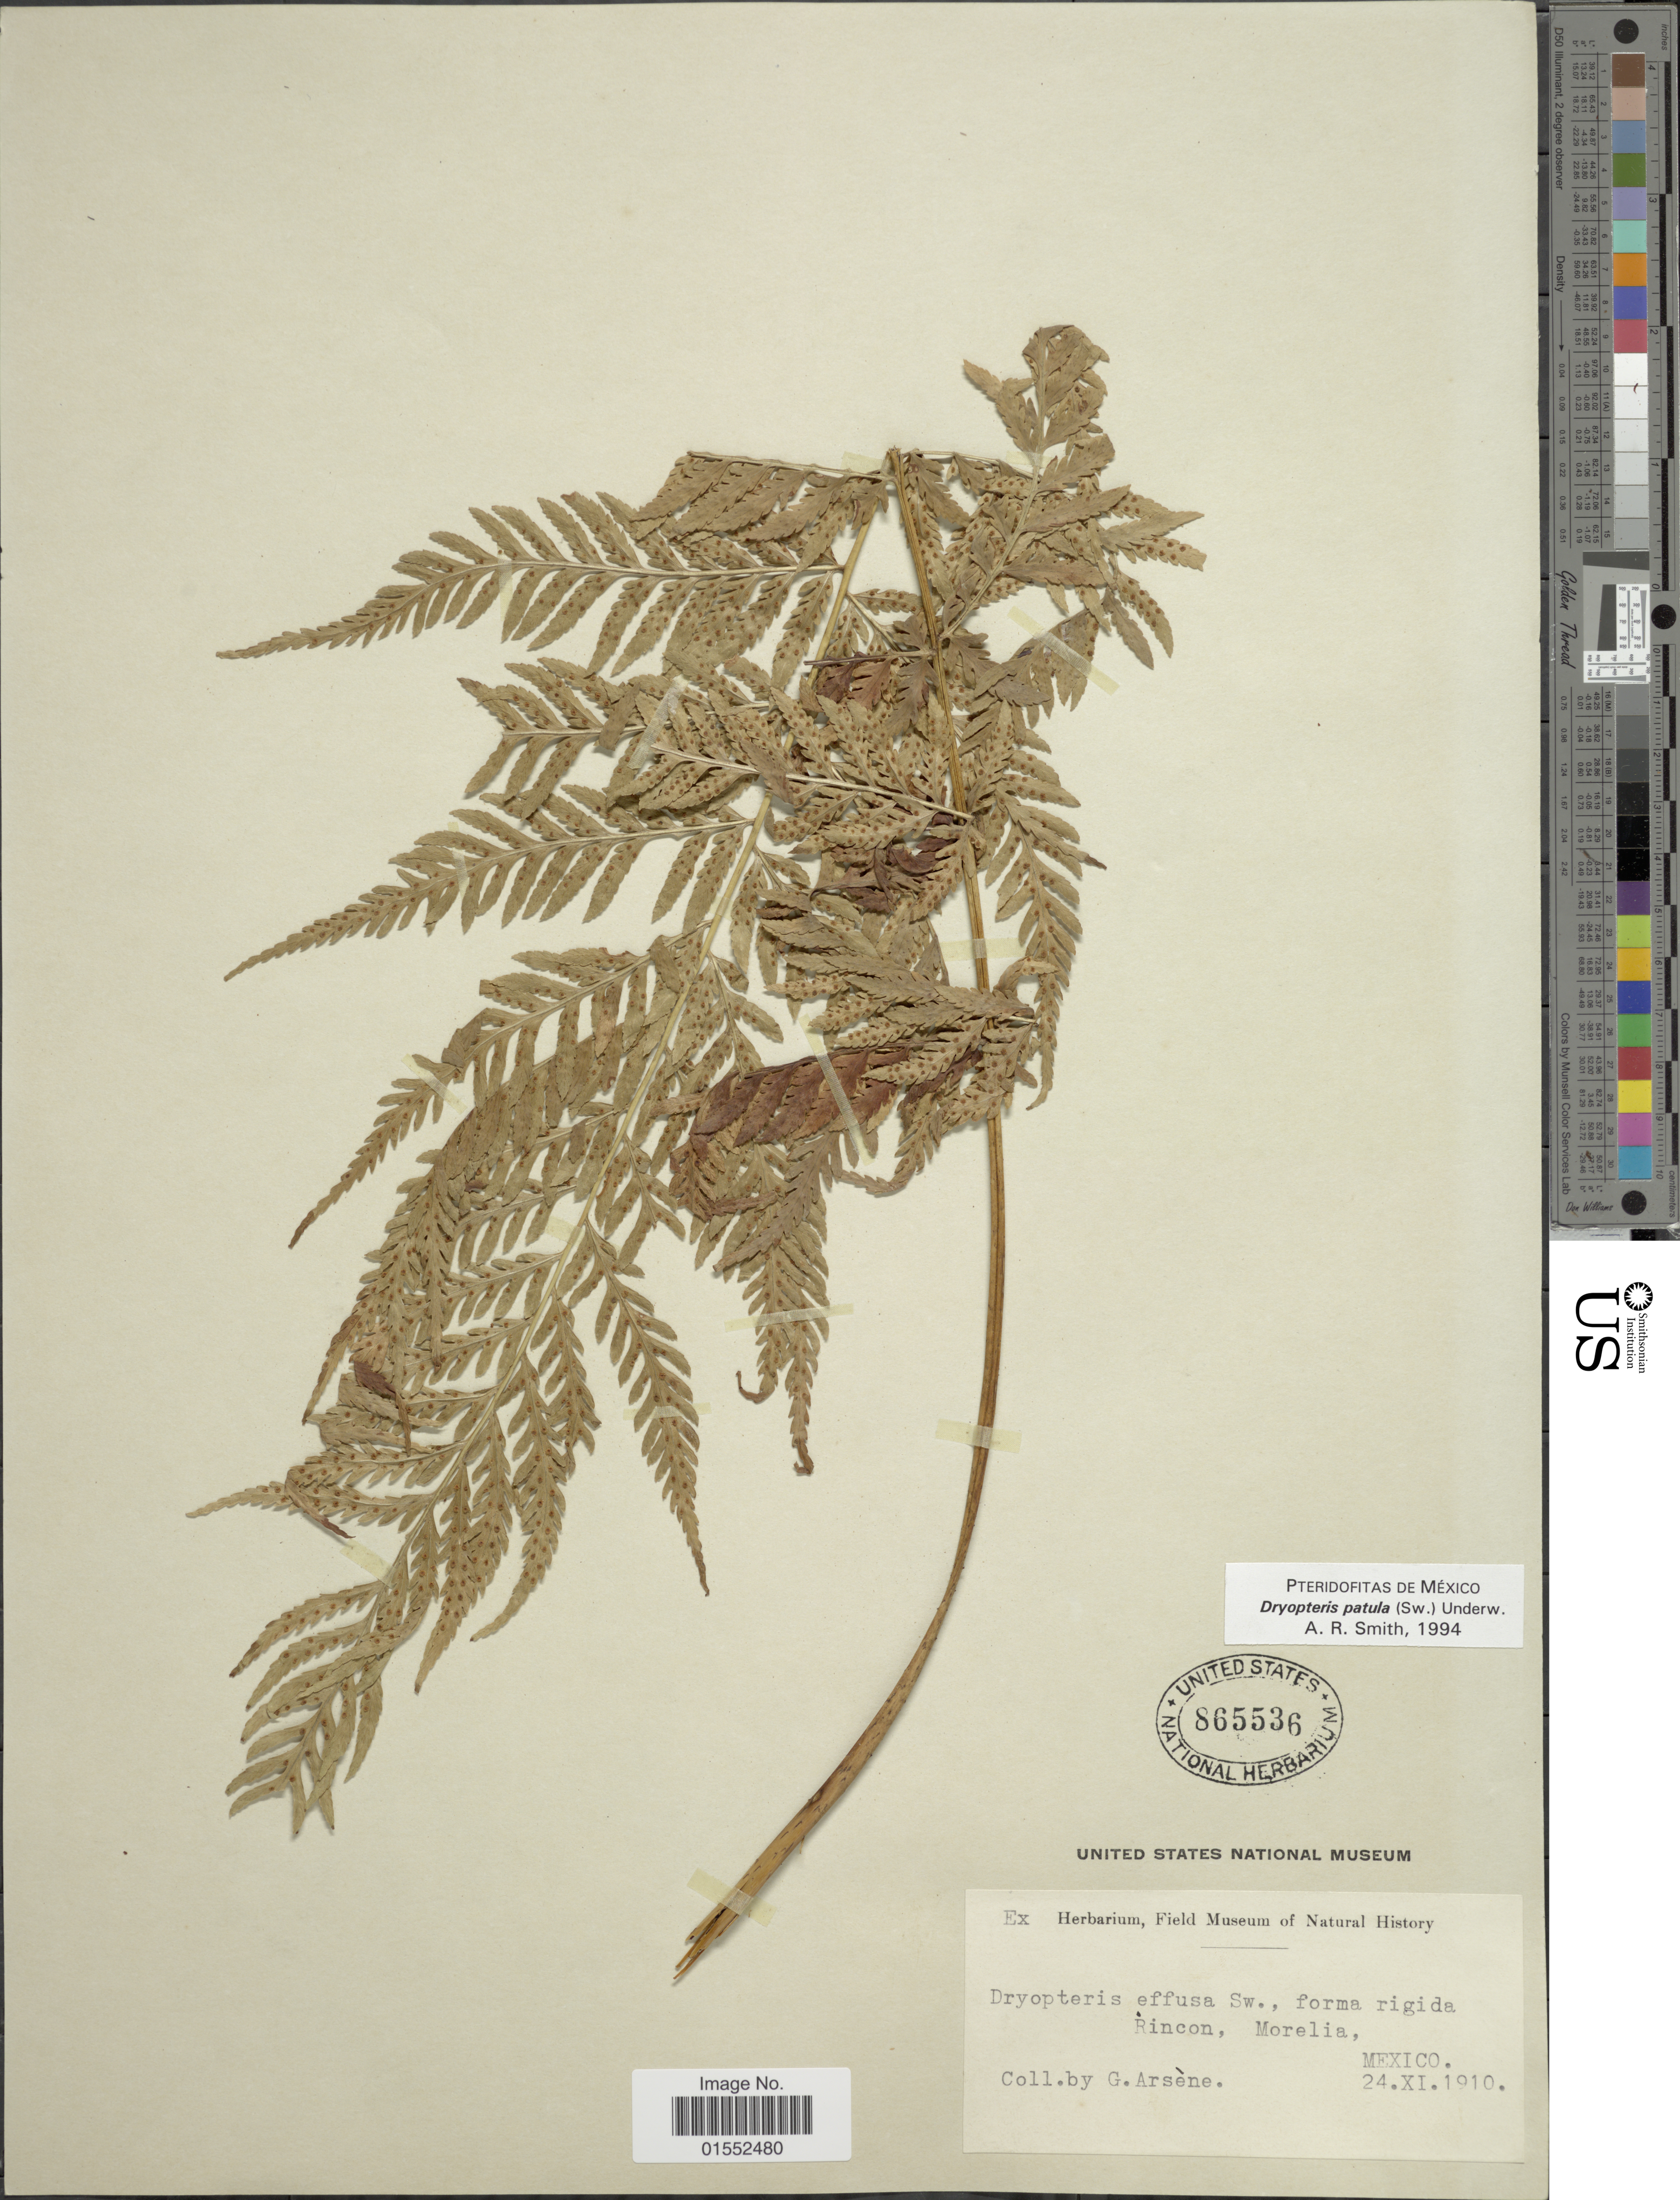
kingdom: Plantae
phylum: Tracheophyta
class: Polypodiopsida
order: Polypodiales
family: Dryopteridaceae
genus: Dryopteris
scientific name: Dryopteris patula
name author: (Sw.) Underw.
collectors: Bro. G. Arsène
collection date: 1910-11-24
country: Puerto Rico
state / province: Rincón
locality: Rincon, Morelia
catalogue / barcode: US 865536